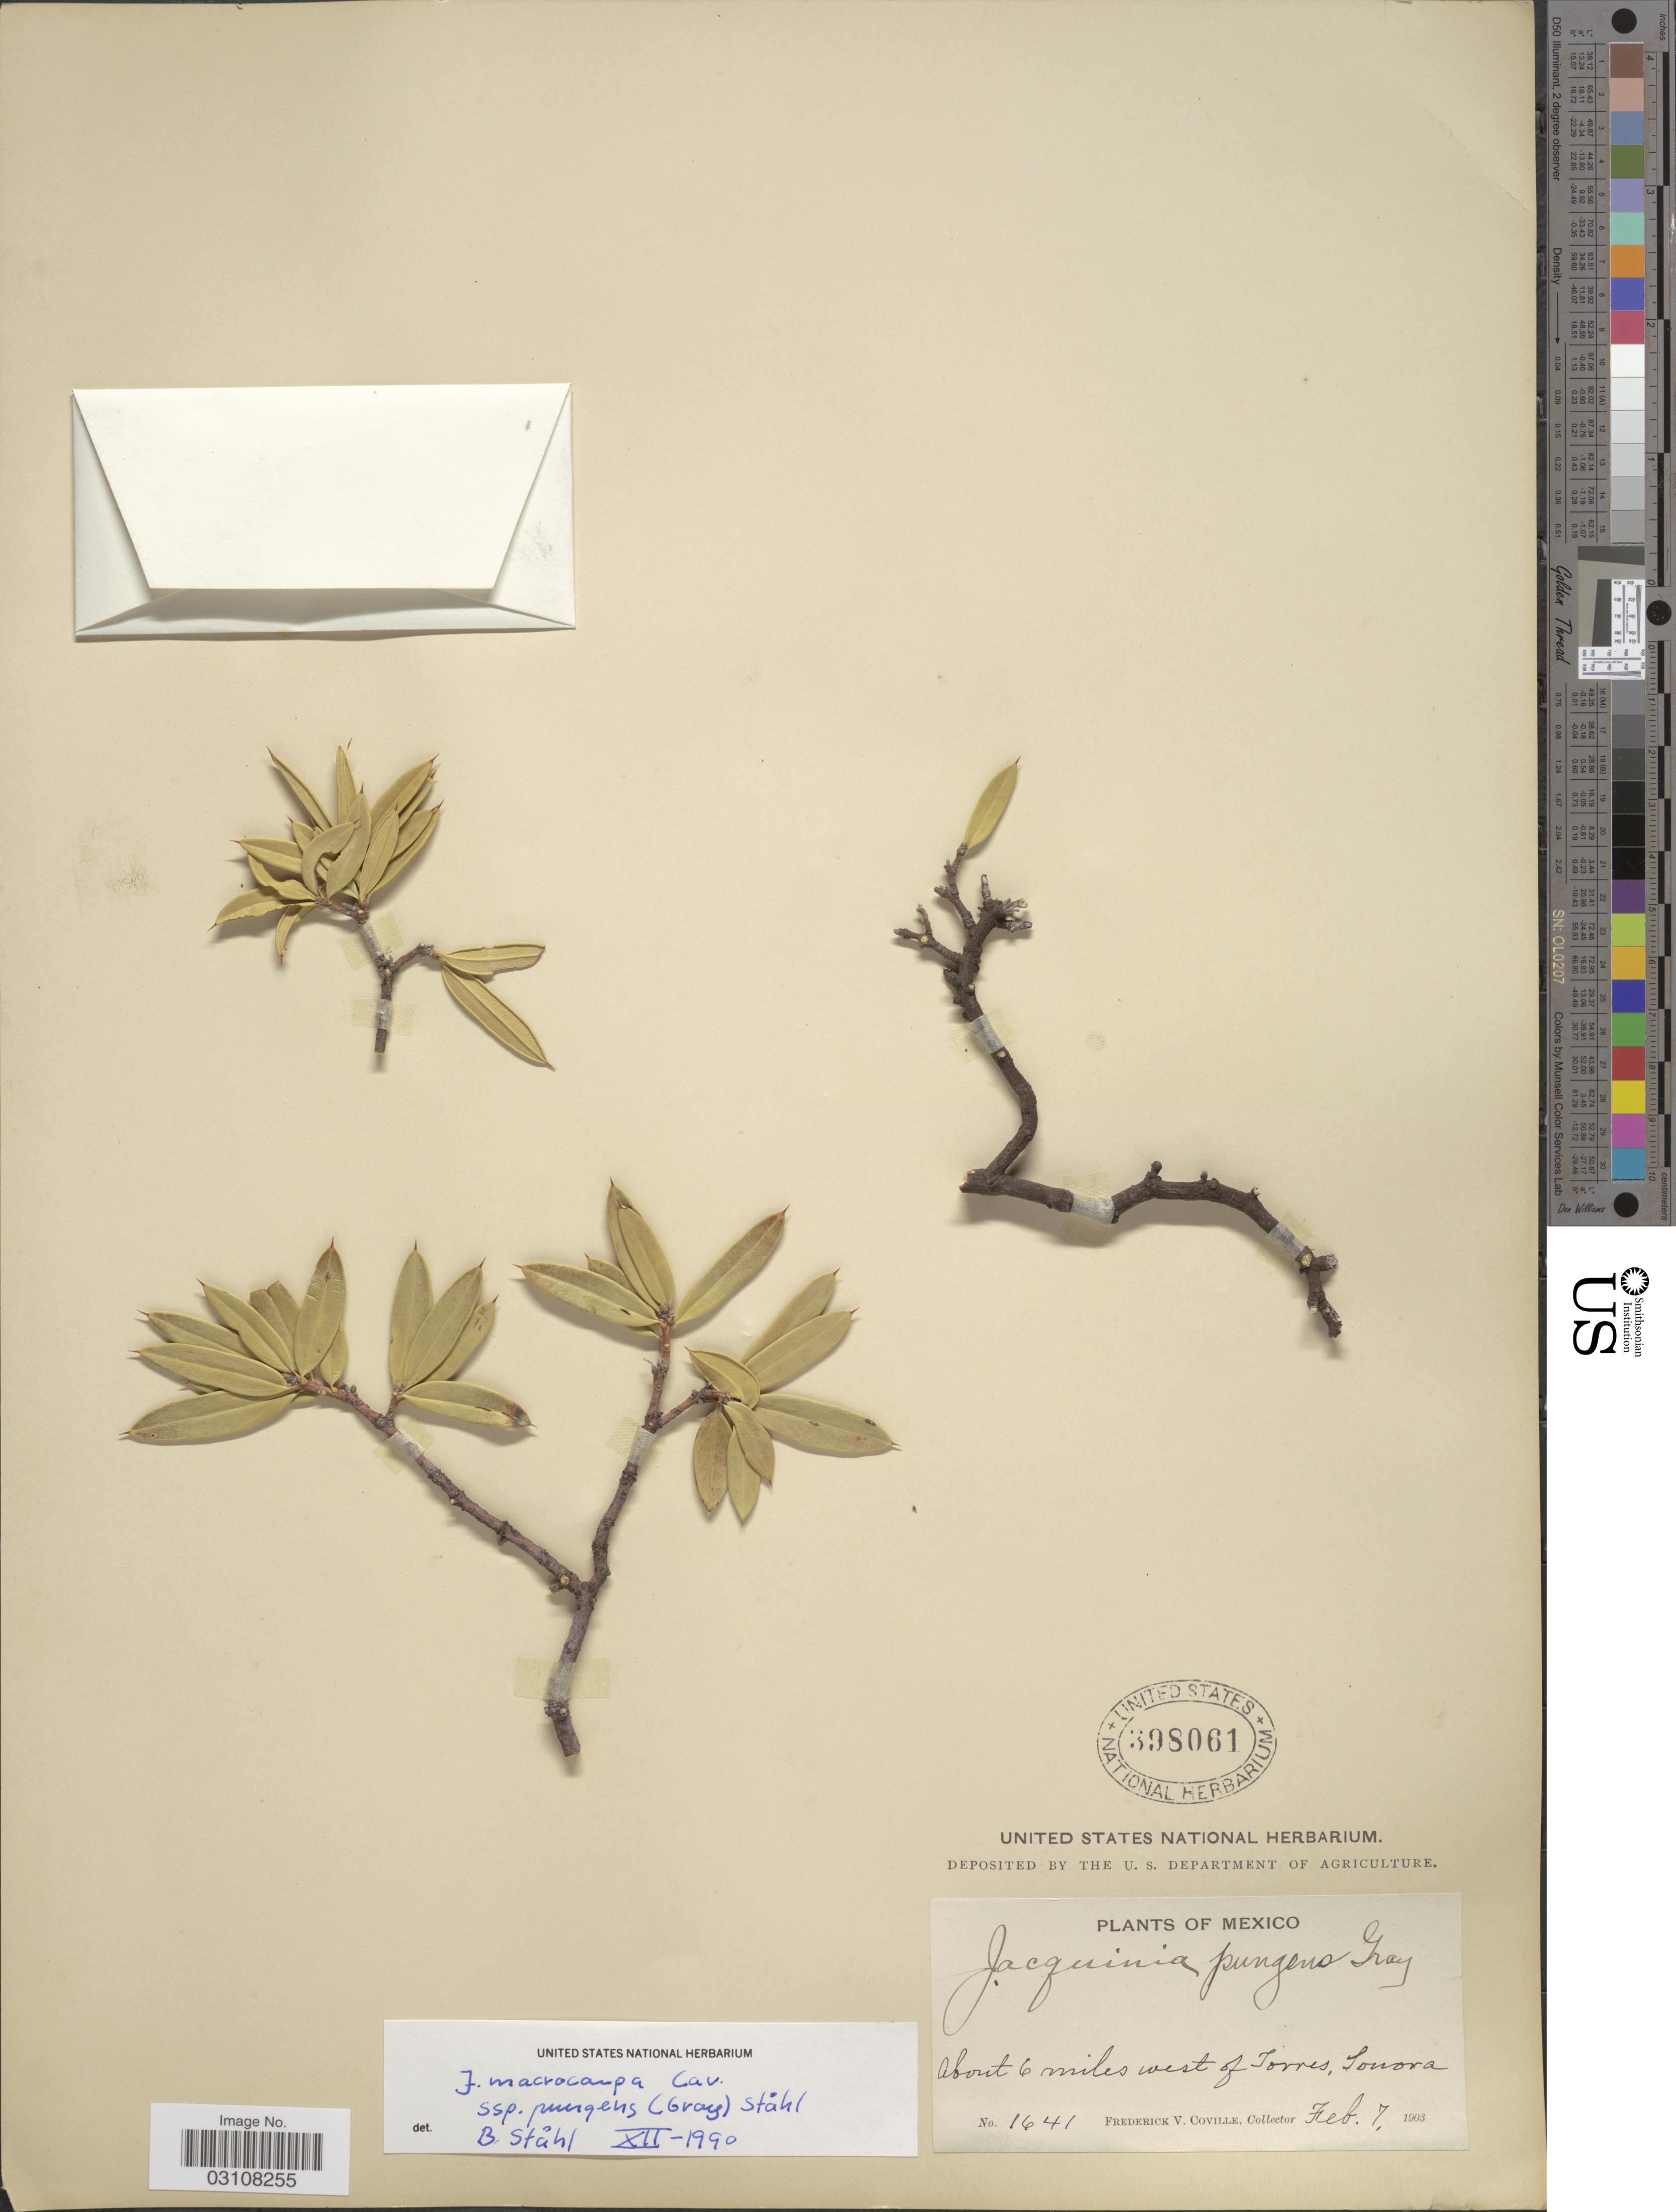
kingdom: Plantae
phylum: Tracheophyta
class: Magnoliopsida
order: Ericales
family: Primulaceae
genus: Jacquinia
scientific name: Jacquinia macrocarpa subsp. pungens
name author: Cav.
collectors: F. V. Coville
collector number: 1641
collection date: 1903-02-07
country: Mexico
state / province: Sonora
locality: About 6 miles west of Torres.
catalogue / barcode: US 398061